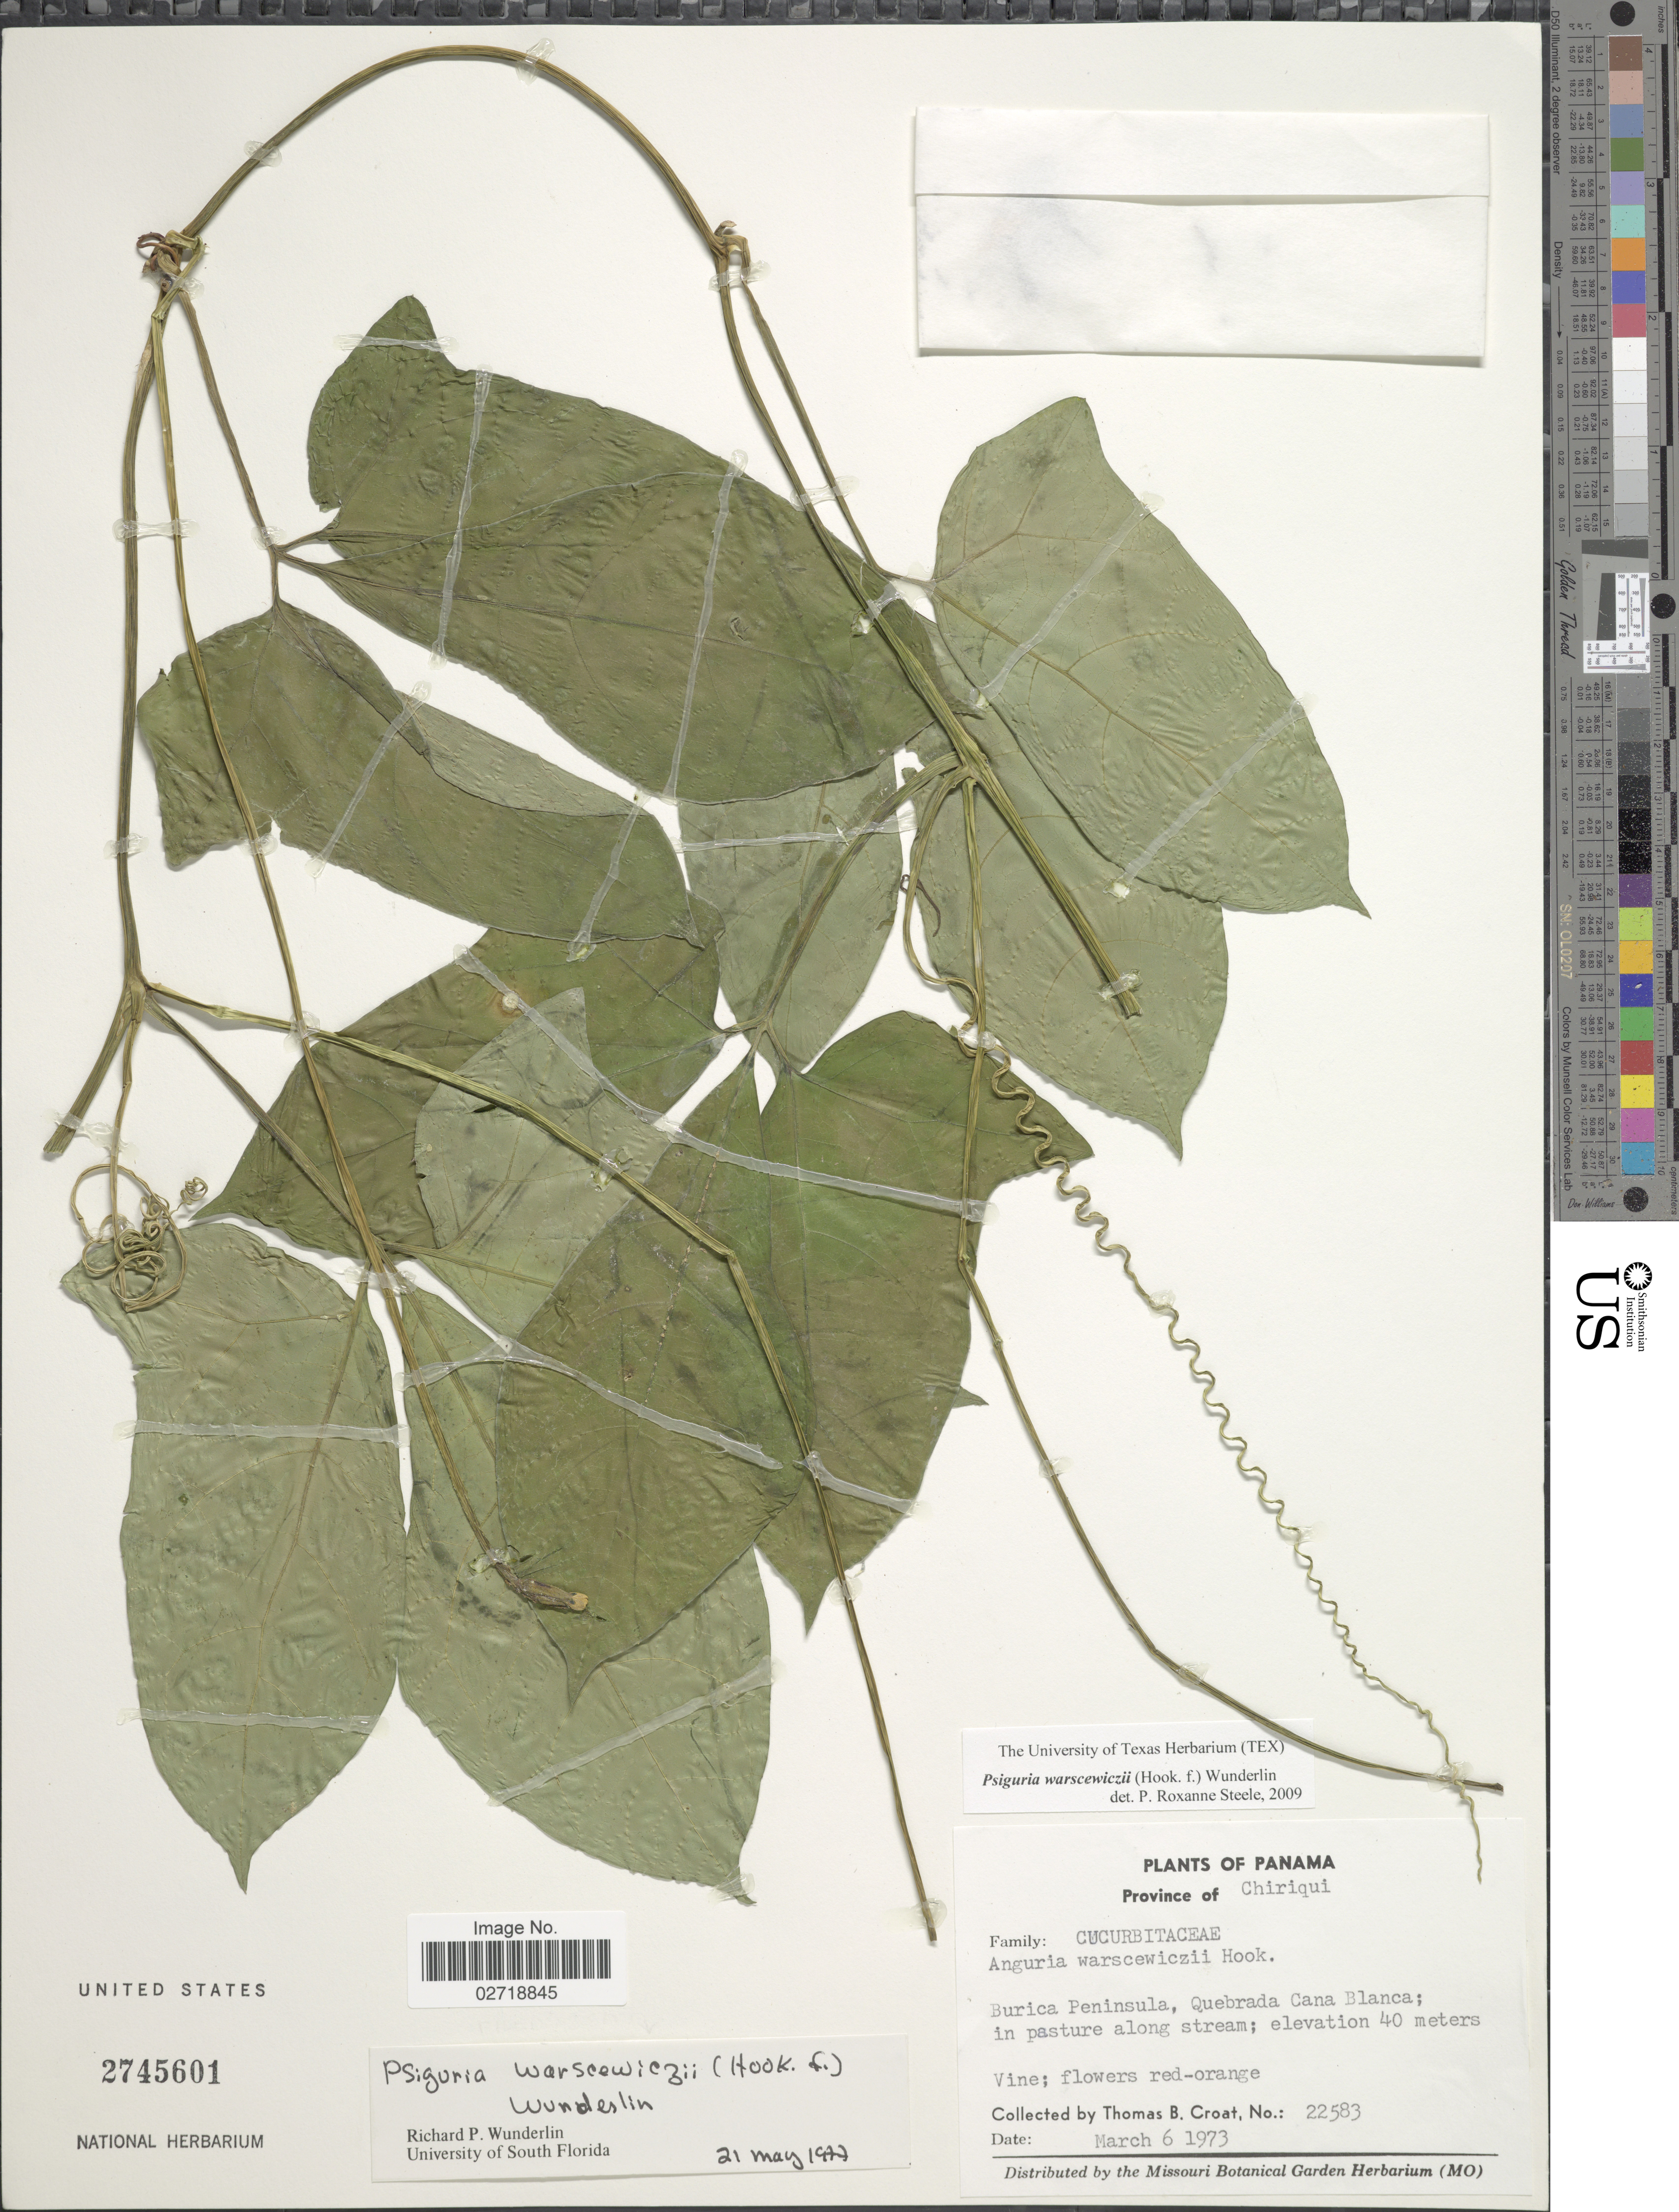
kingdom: Plantae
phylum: Tracheophyta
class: Magnoliopsida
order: Cucurbitales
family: Cucurbitaceae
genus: Psiguria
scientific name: Psiguria warscewiczii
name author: (Hook. f.) Wunderlin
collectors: T. B. Croat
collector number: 22583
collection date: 1973-03-06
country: Panama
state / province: Chiriqui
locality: Burica Peninsula, Quebrada Cana Blanca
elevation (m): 40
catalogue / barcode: US 2745601